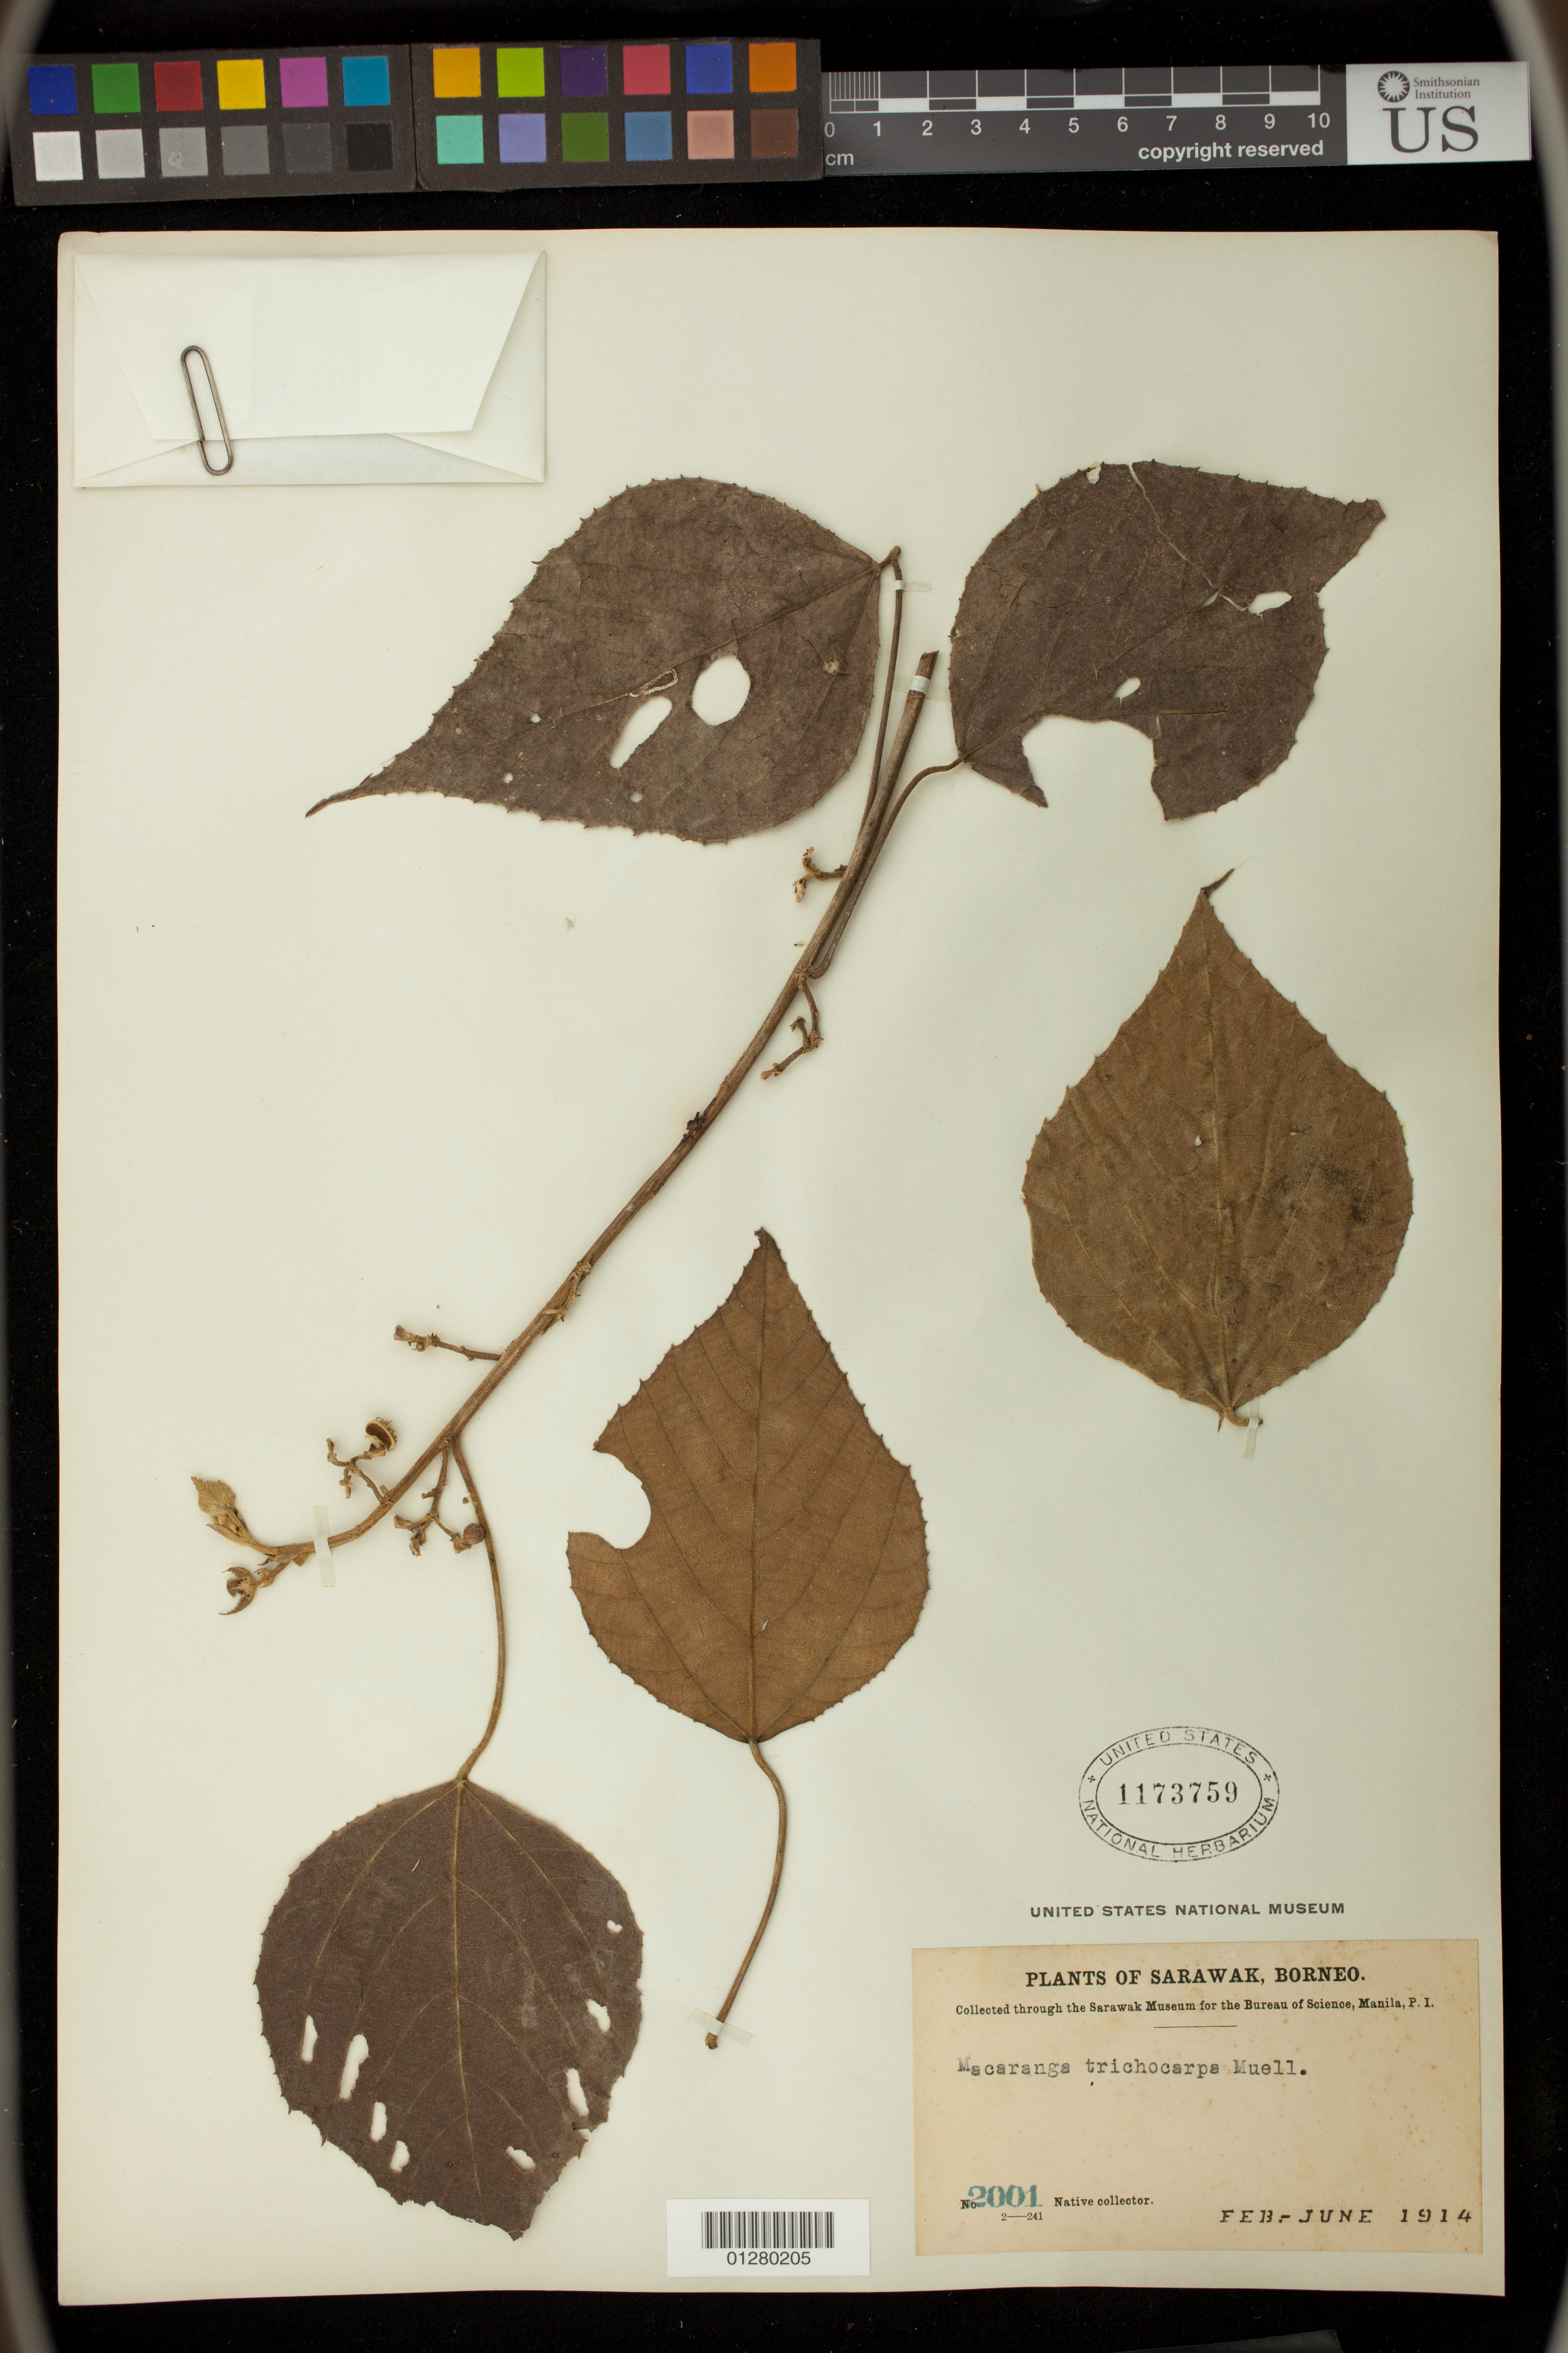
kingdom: Plantae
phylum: Tracheophyta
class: Magnoliopsida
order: Malpighiales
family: Euphorbiaceae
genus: Macaranga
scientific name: Macaranga trichocarpa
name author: (Rchb. f. & Zoll.) Müll. Arg.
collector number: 2001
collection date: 1914-02/1914-06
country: Malaysia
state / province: Sarawak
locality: Borneo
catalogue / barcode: US 1173759